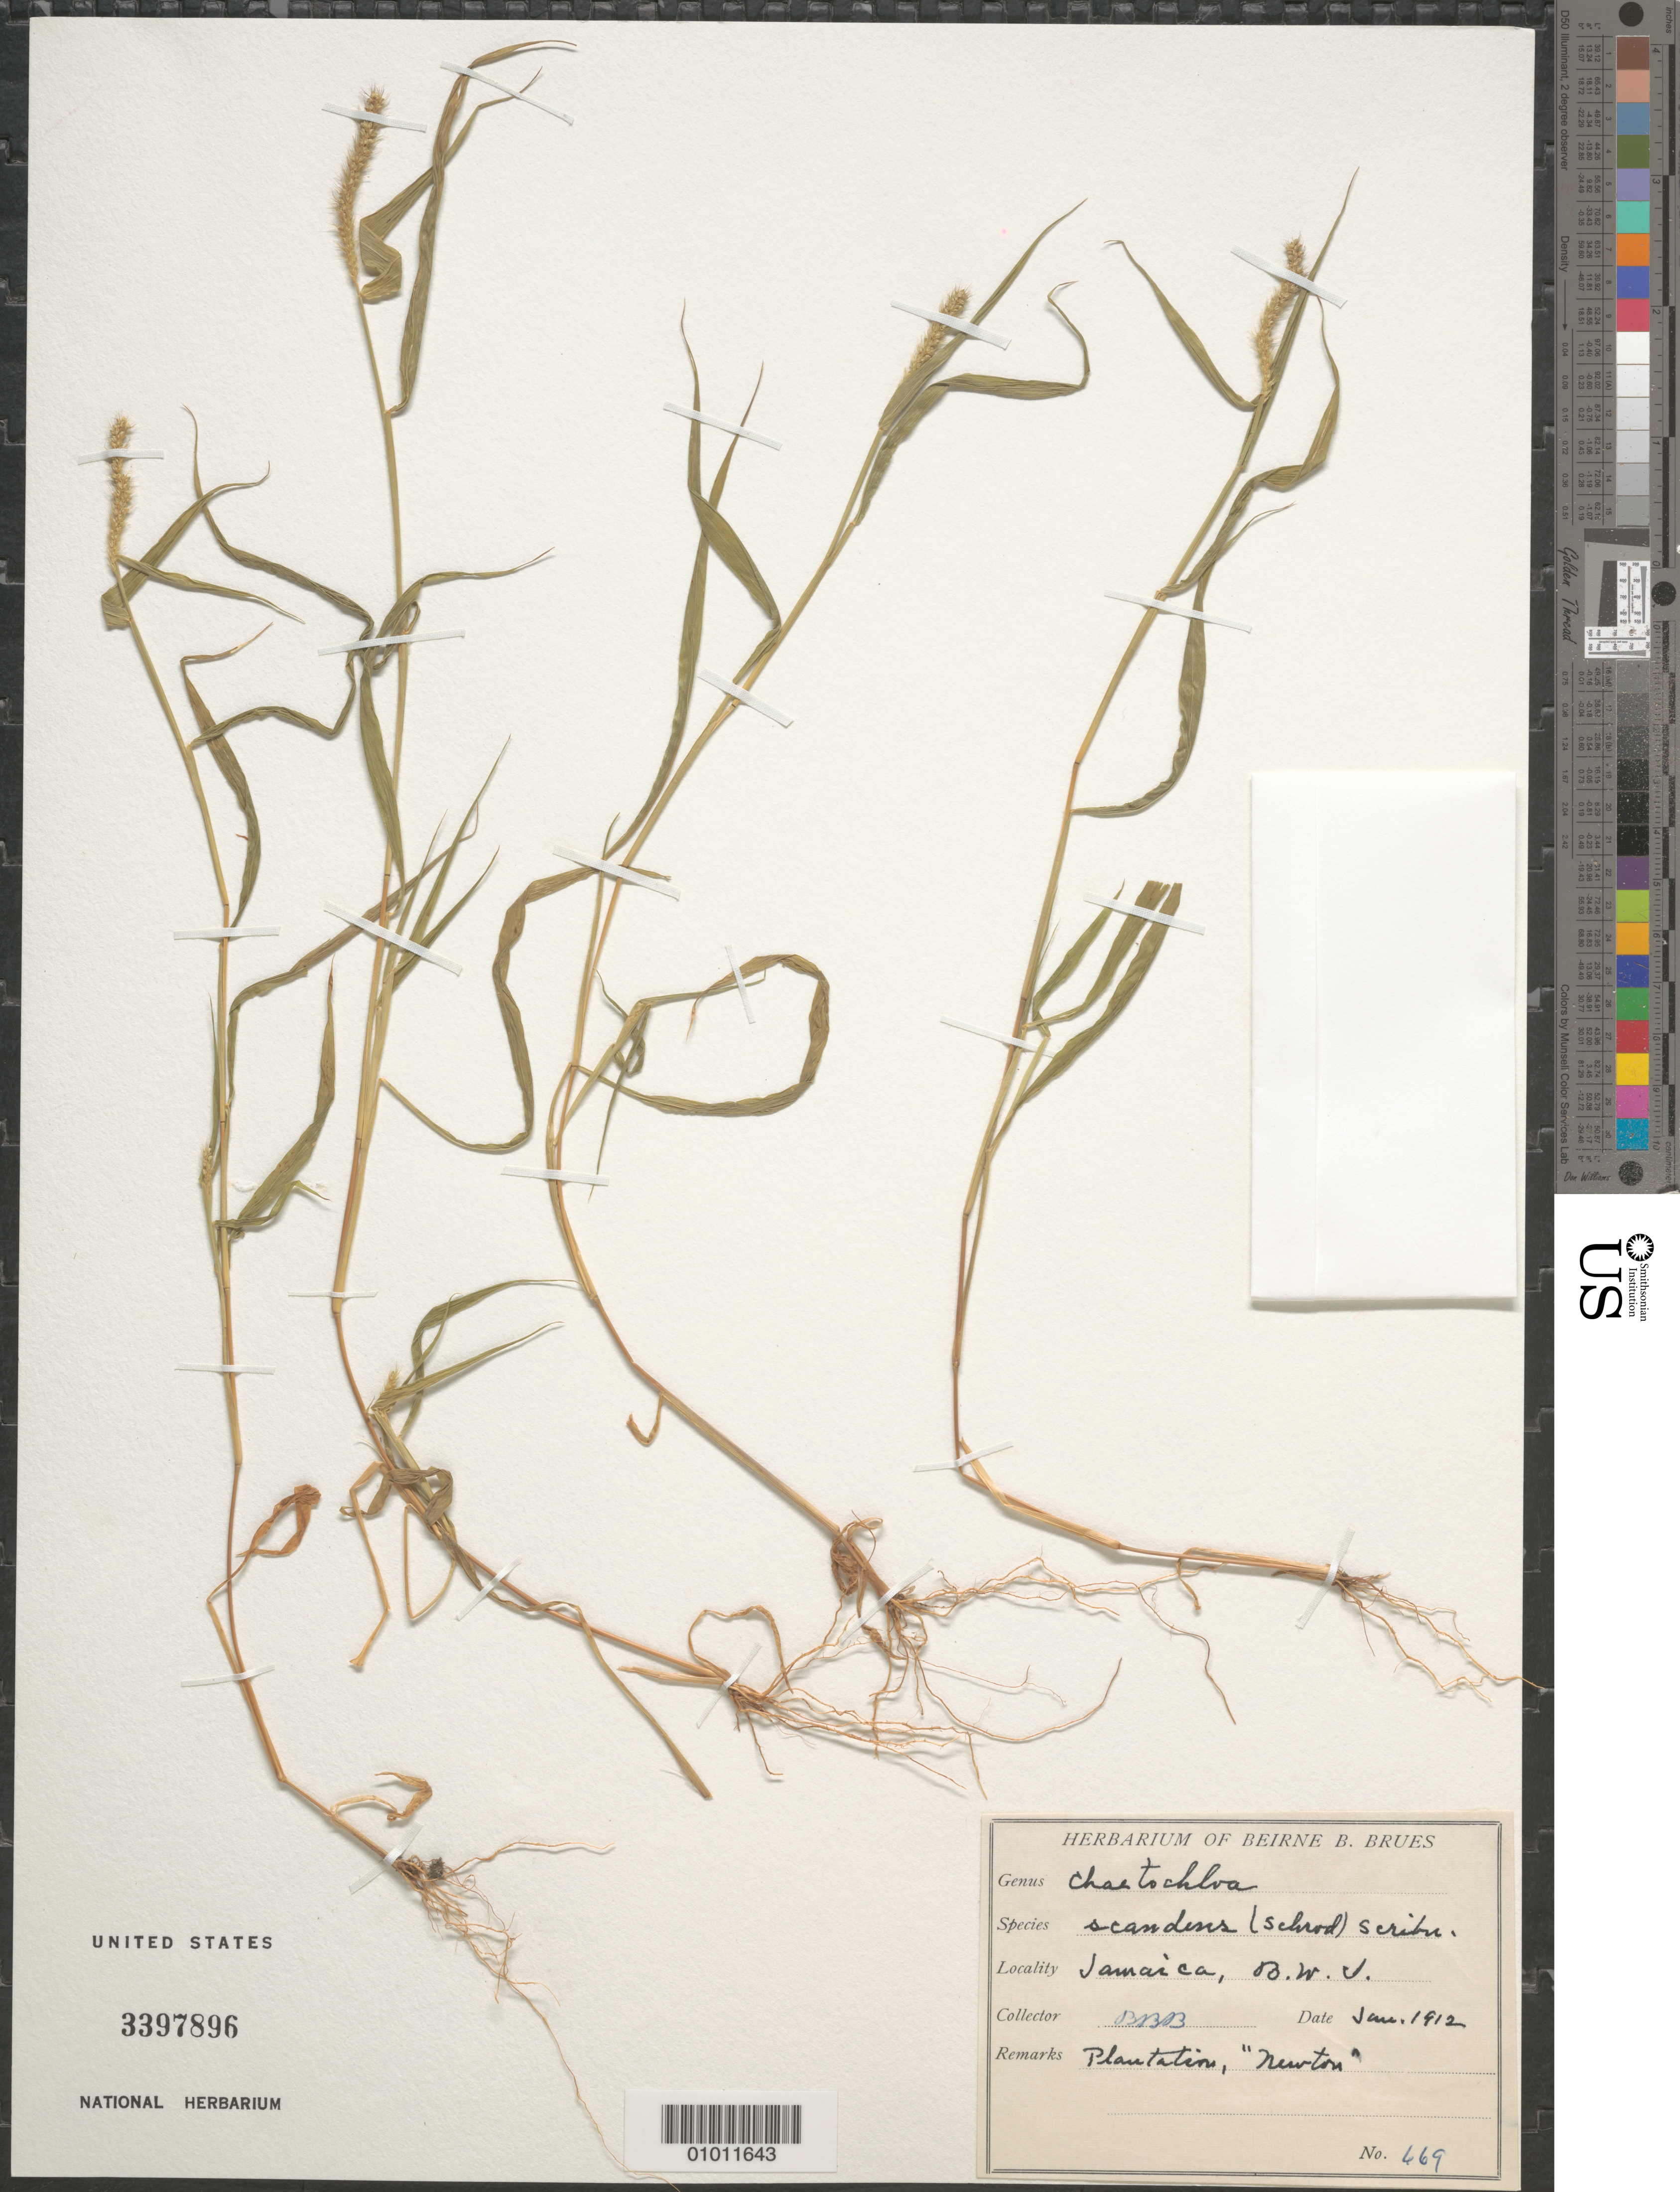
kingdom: Plantae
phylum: Tracheophyta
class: Liliopsida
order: Poales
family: Poaceae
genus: Setaria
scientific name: Setaria scandens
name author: Schrad.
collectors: B. Brues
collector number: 669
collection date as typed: Jan 1912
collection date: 1912-01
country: Jamaica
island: Jamaica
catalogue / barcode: US 3397896